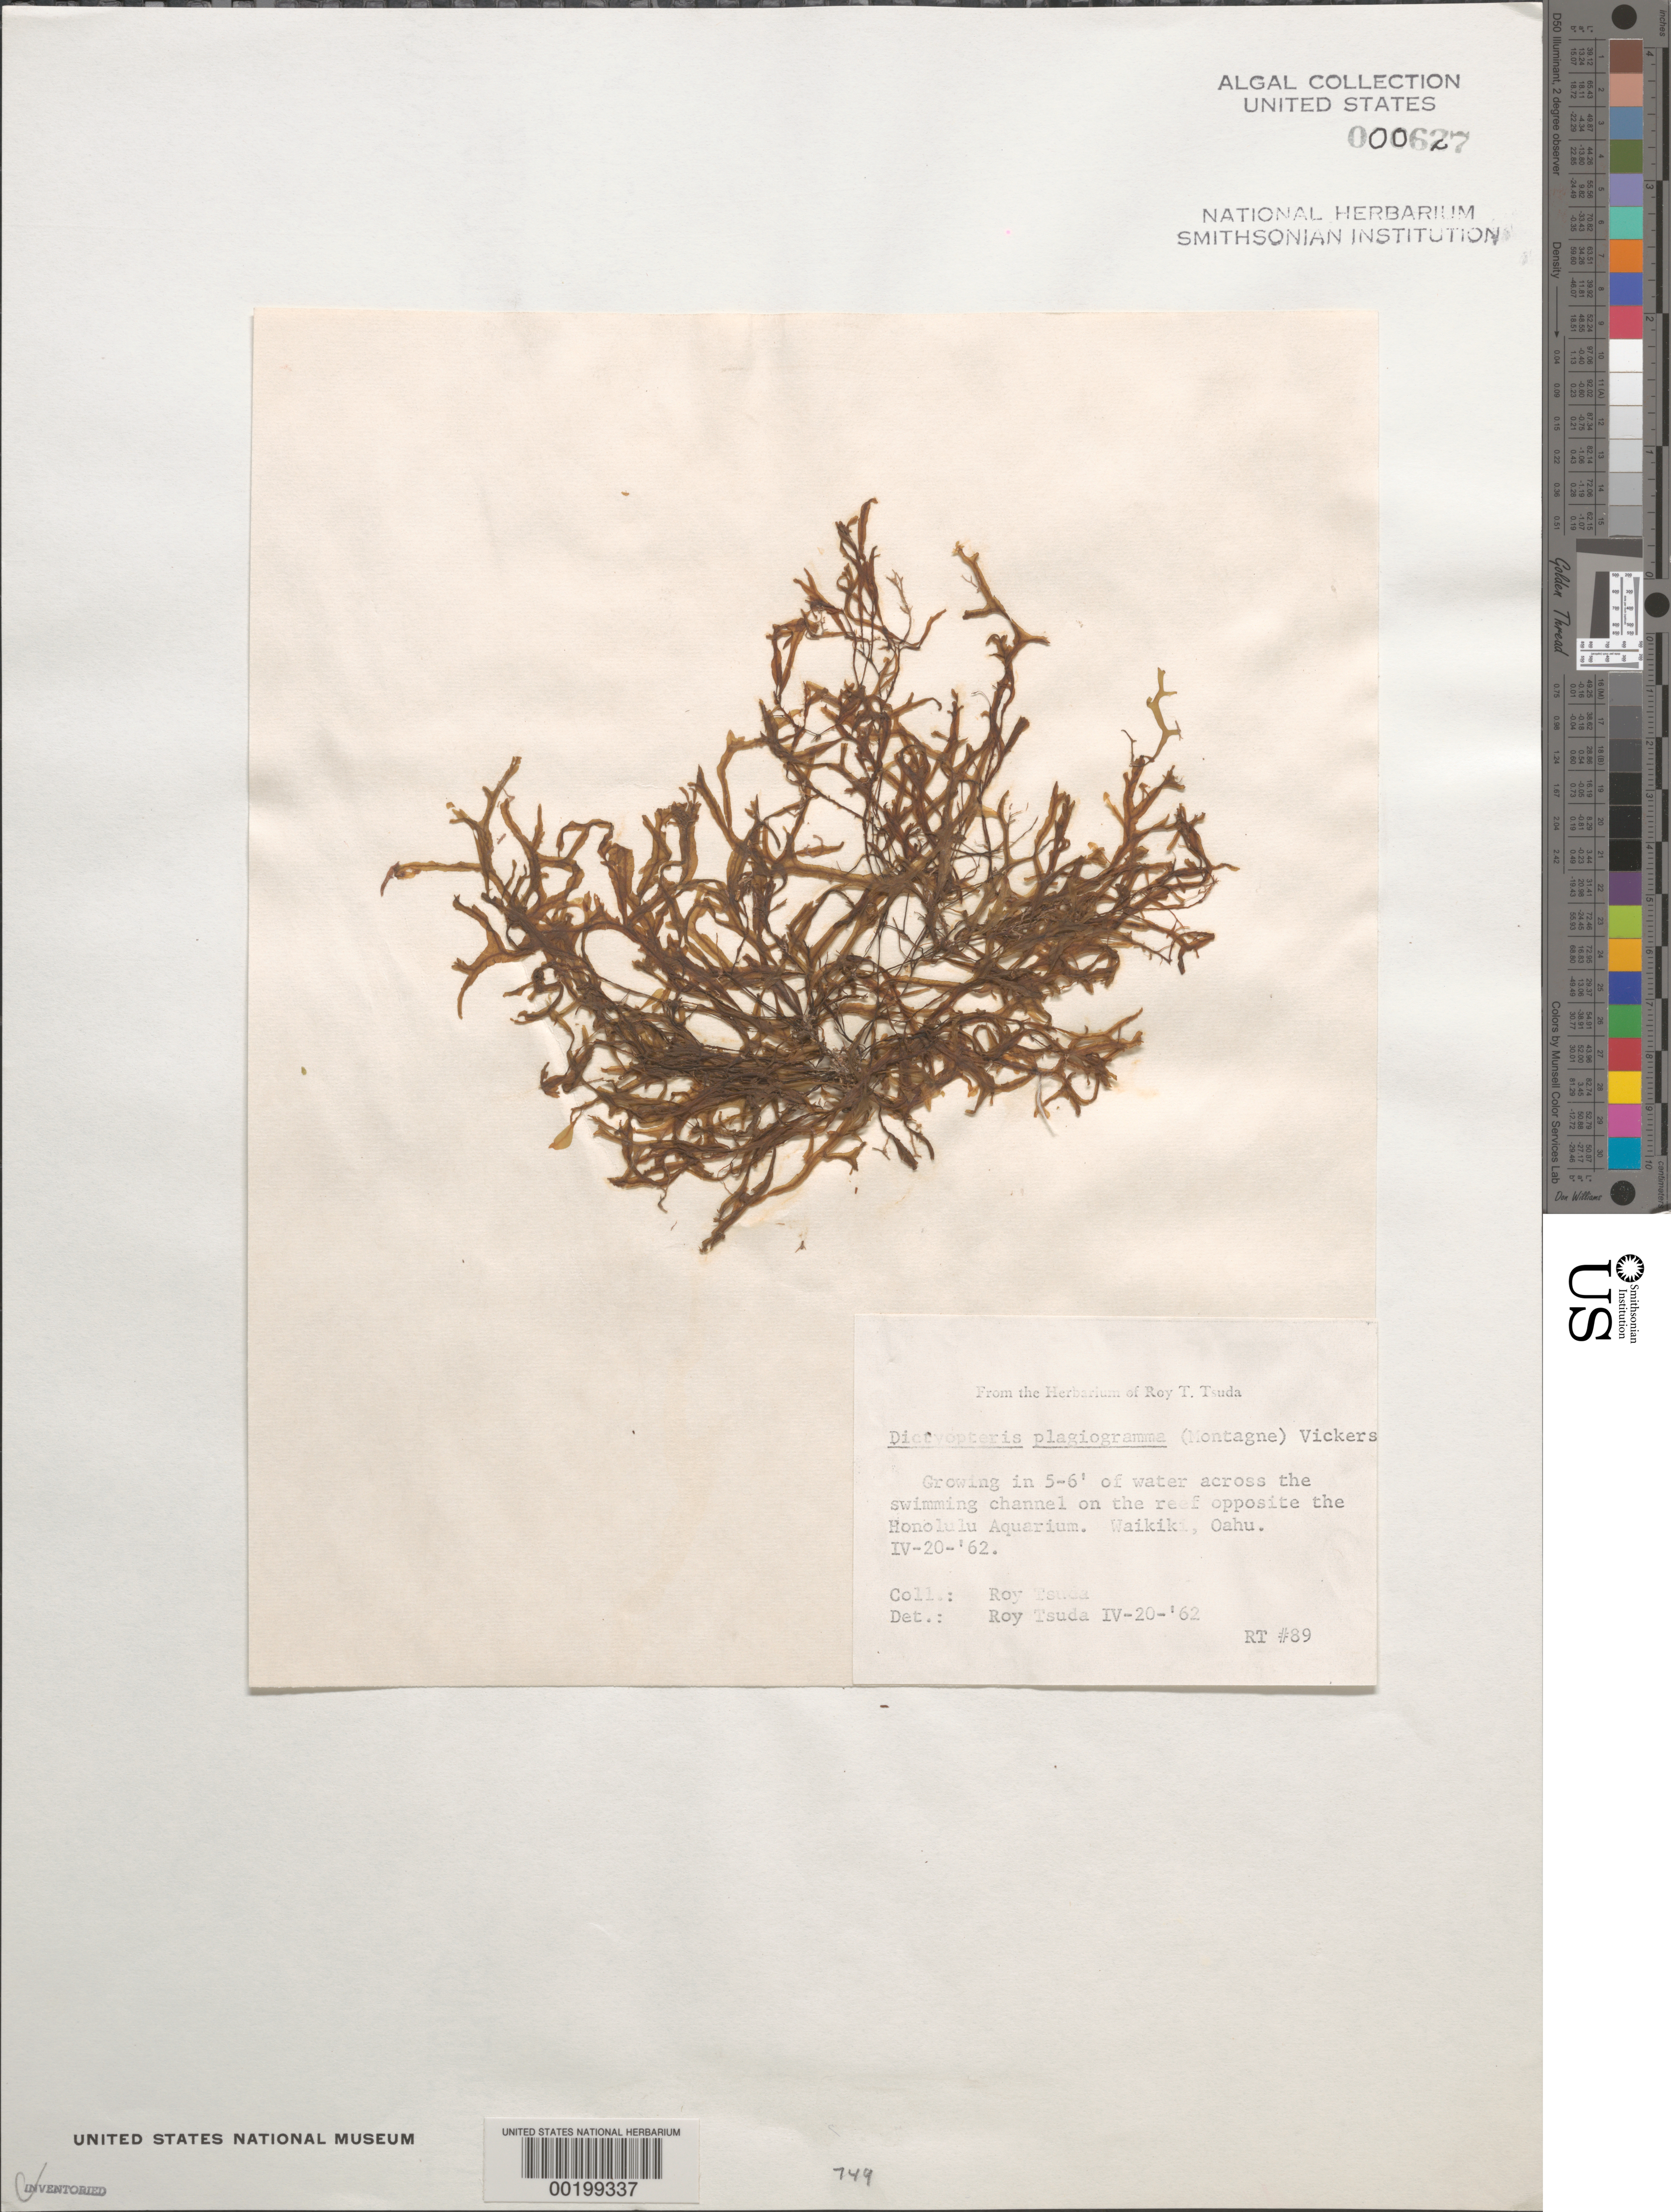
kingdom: Chromista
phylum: Ochrophyta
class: Phaeophyceae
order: Dictyotales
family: Dictyotaceae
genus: Dictyopteris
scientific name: Dictyopteris plagiogramma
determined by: Tsuda, R. T.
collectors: R. Tsuda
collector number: RT 89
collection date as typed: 20 Apr 1962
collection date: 1962-04-20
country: United States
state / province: Hawaii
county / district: Honolulu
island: Oahu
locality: Waikiki, reef opposite Honolulu Aquarium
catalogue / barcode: US 627